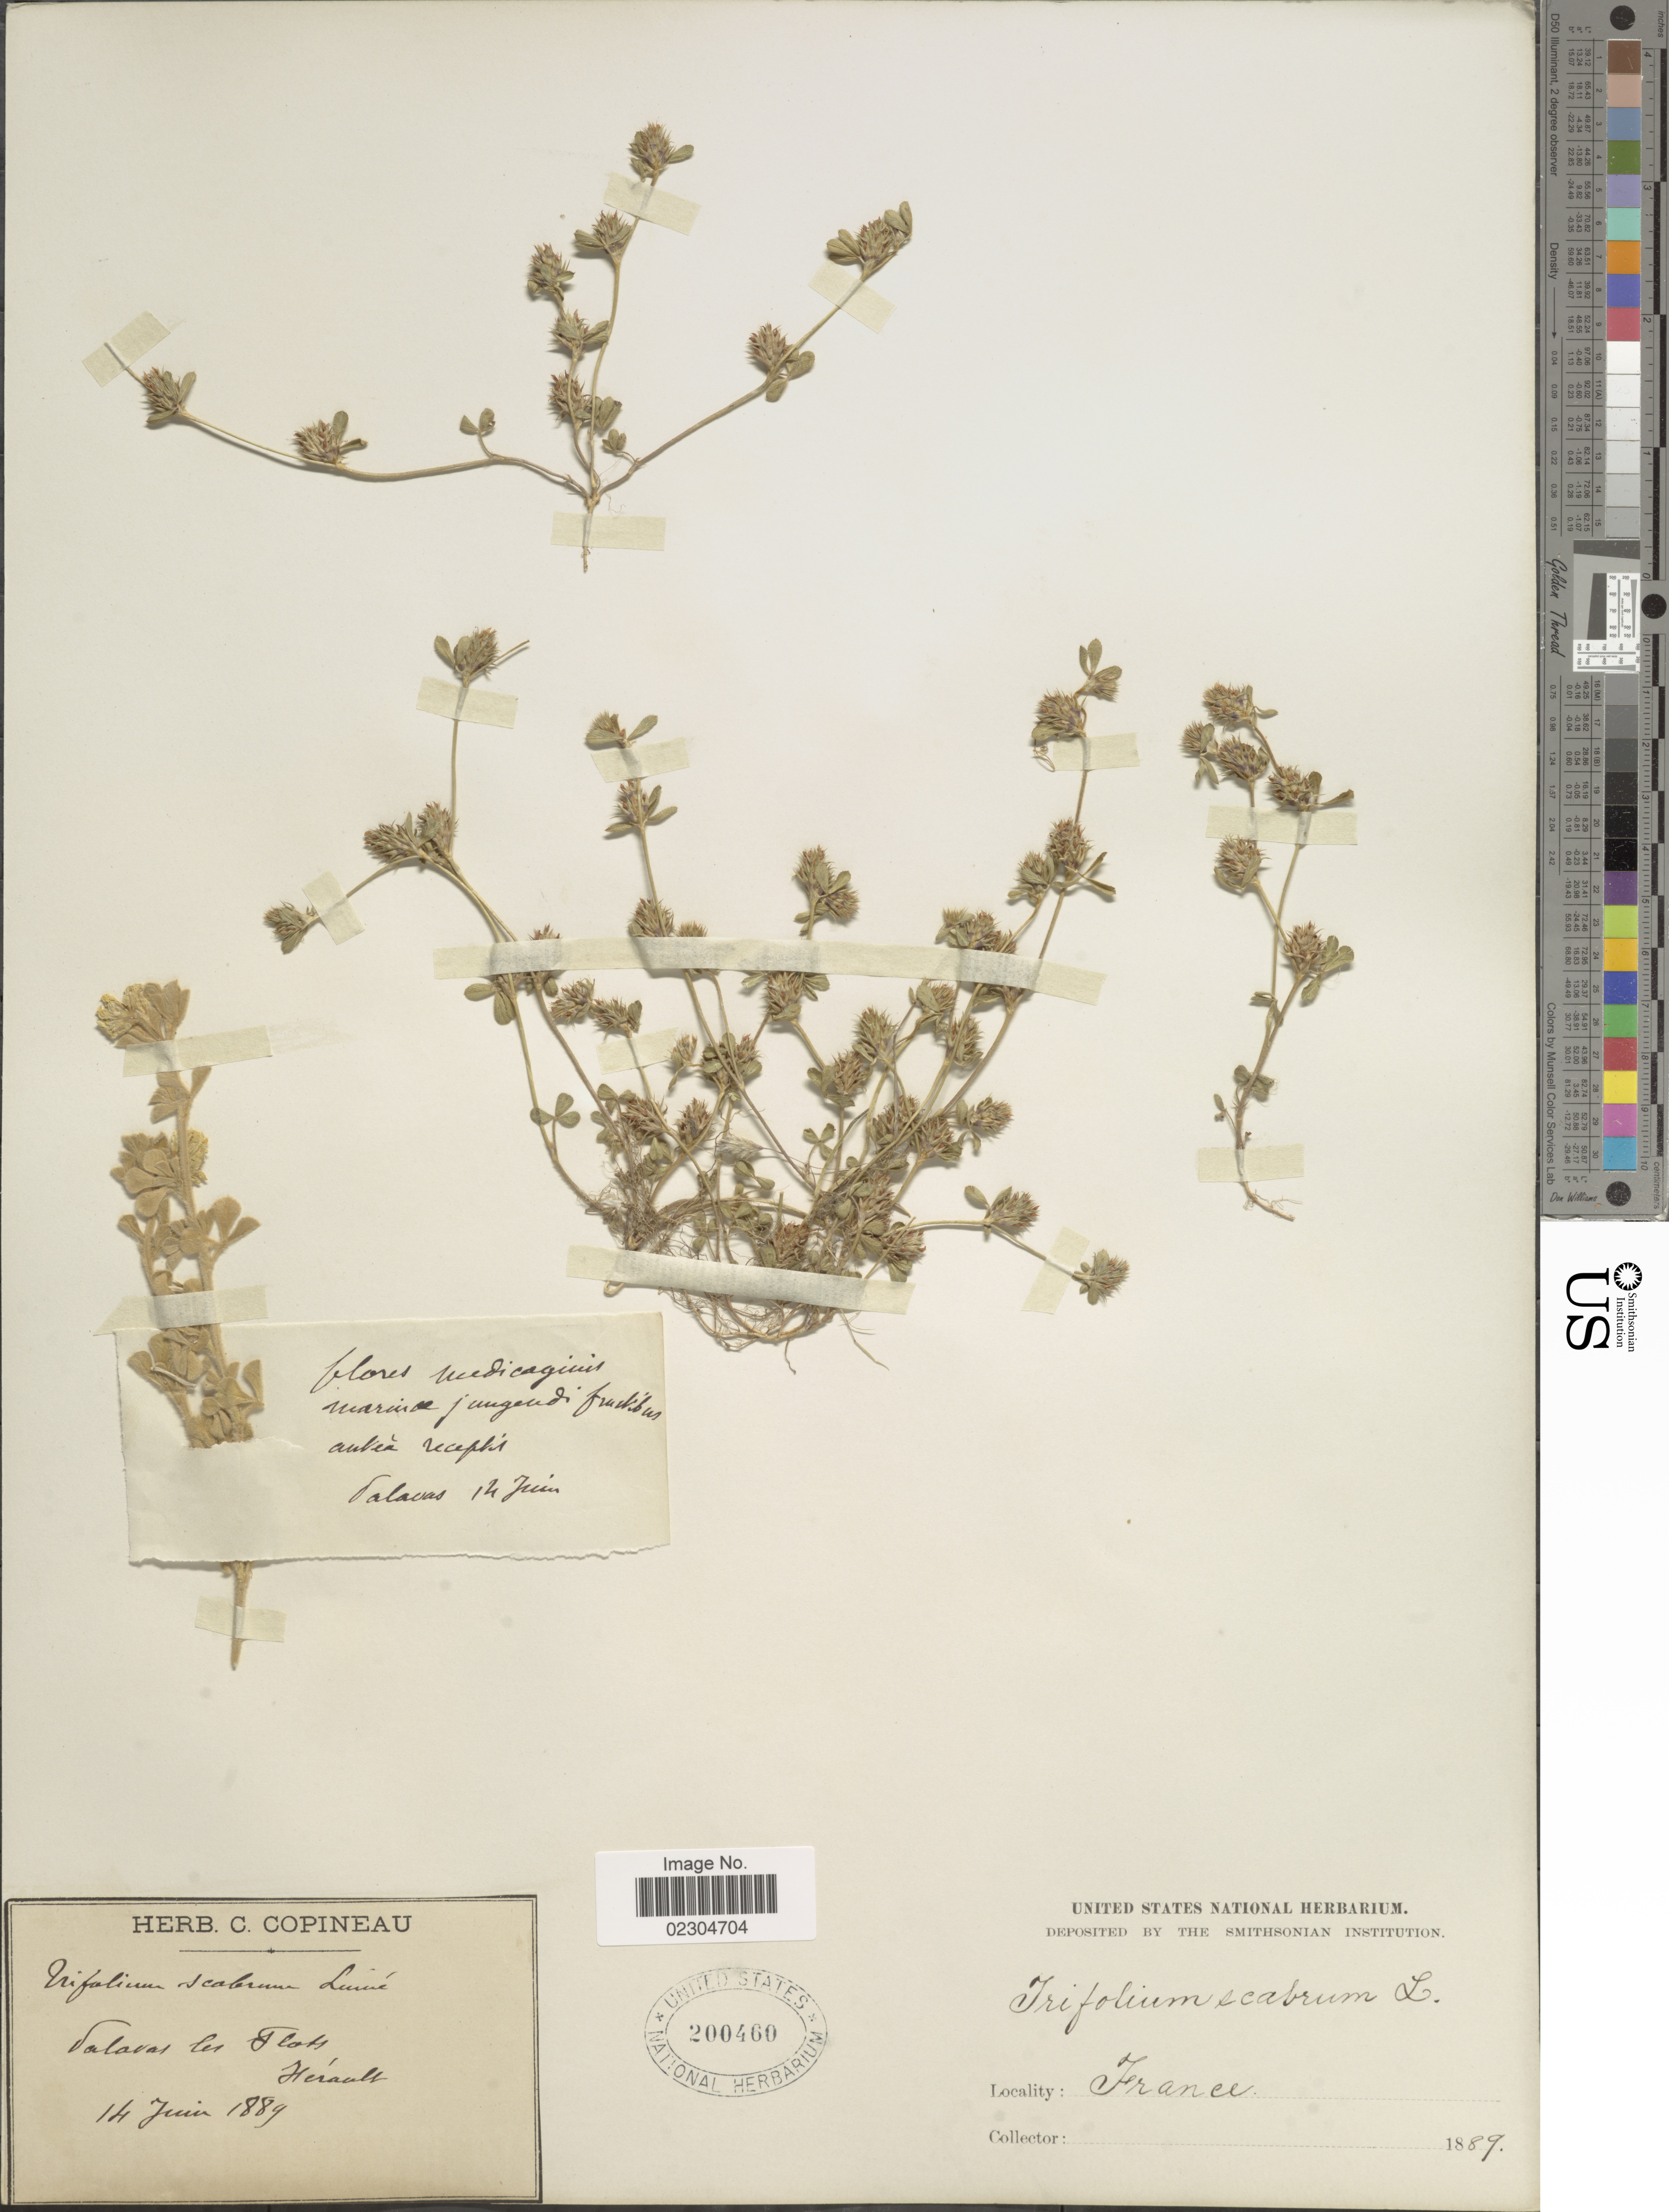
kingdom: Plantae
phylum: Tracheophyta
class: Magnoliopsida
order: Fabales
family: Fabaceae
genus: Trifolium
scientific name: Trifolium scabrum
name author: L.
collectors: ex herb. C. Copineau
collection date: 1889-06-14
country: France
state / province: Occitanie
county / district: Hérault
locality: Palavas les Flots, Hérault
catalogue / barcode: US 200460